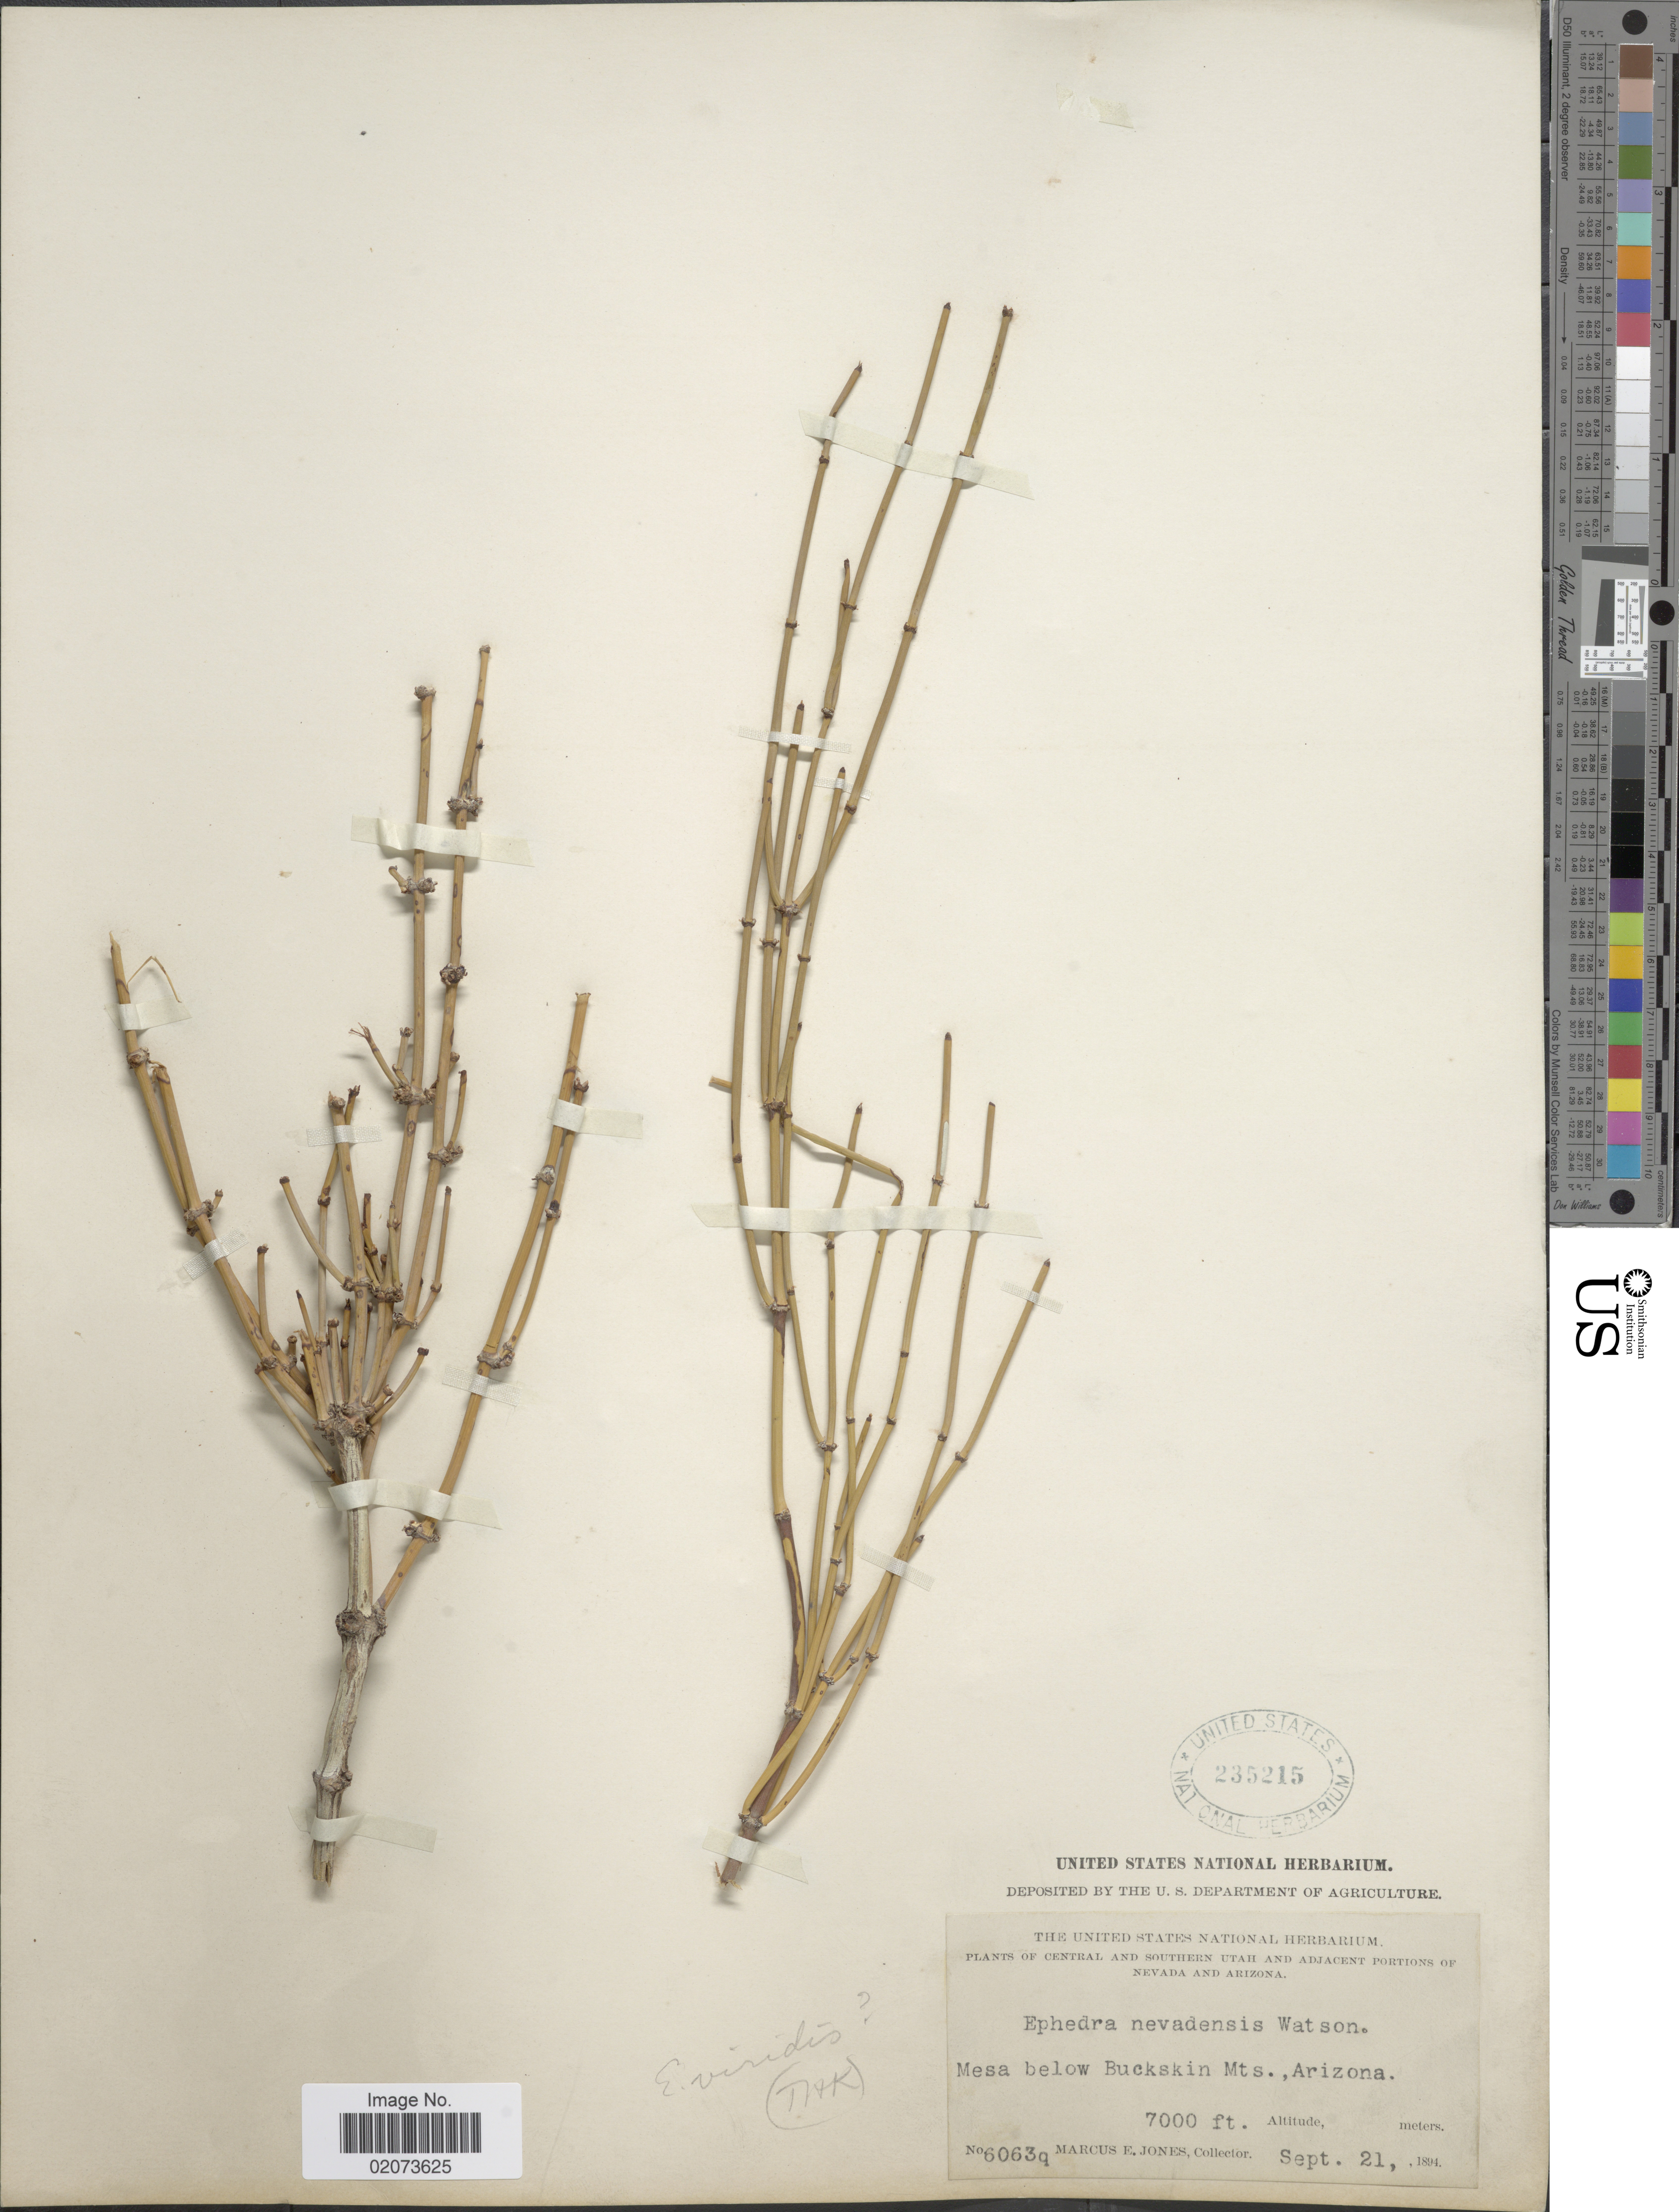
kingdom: Plantae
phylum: Tracheophyta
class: Gnetopsida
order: Ephedrales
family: Ephedraceae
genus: Ephedra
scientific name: Ephedra viridis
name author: Coville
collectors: M. E. Jones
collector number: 6063q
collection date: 1894-09-21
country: United States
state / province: Arizona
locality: Mesa below Bucksin Mts.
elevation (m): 2134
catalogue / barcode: US 235215